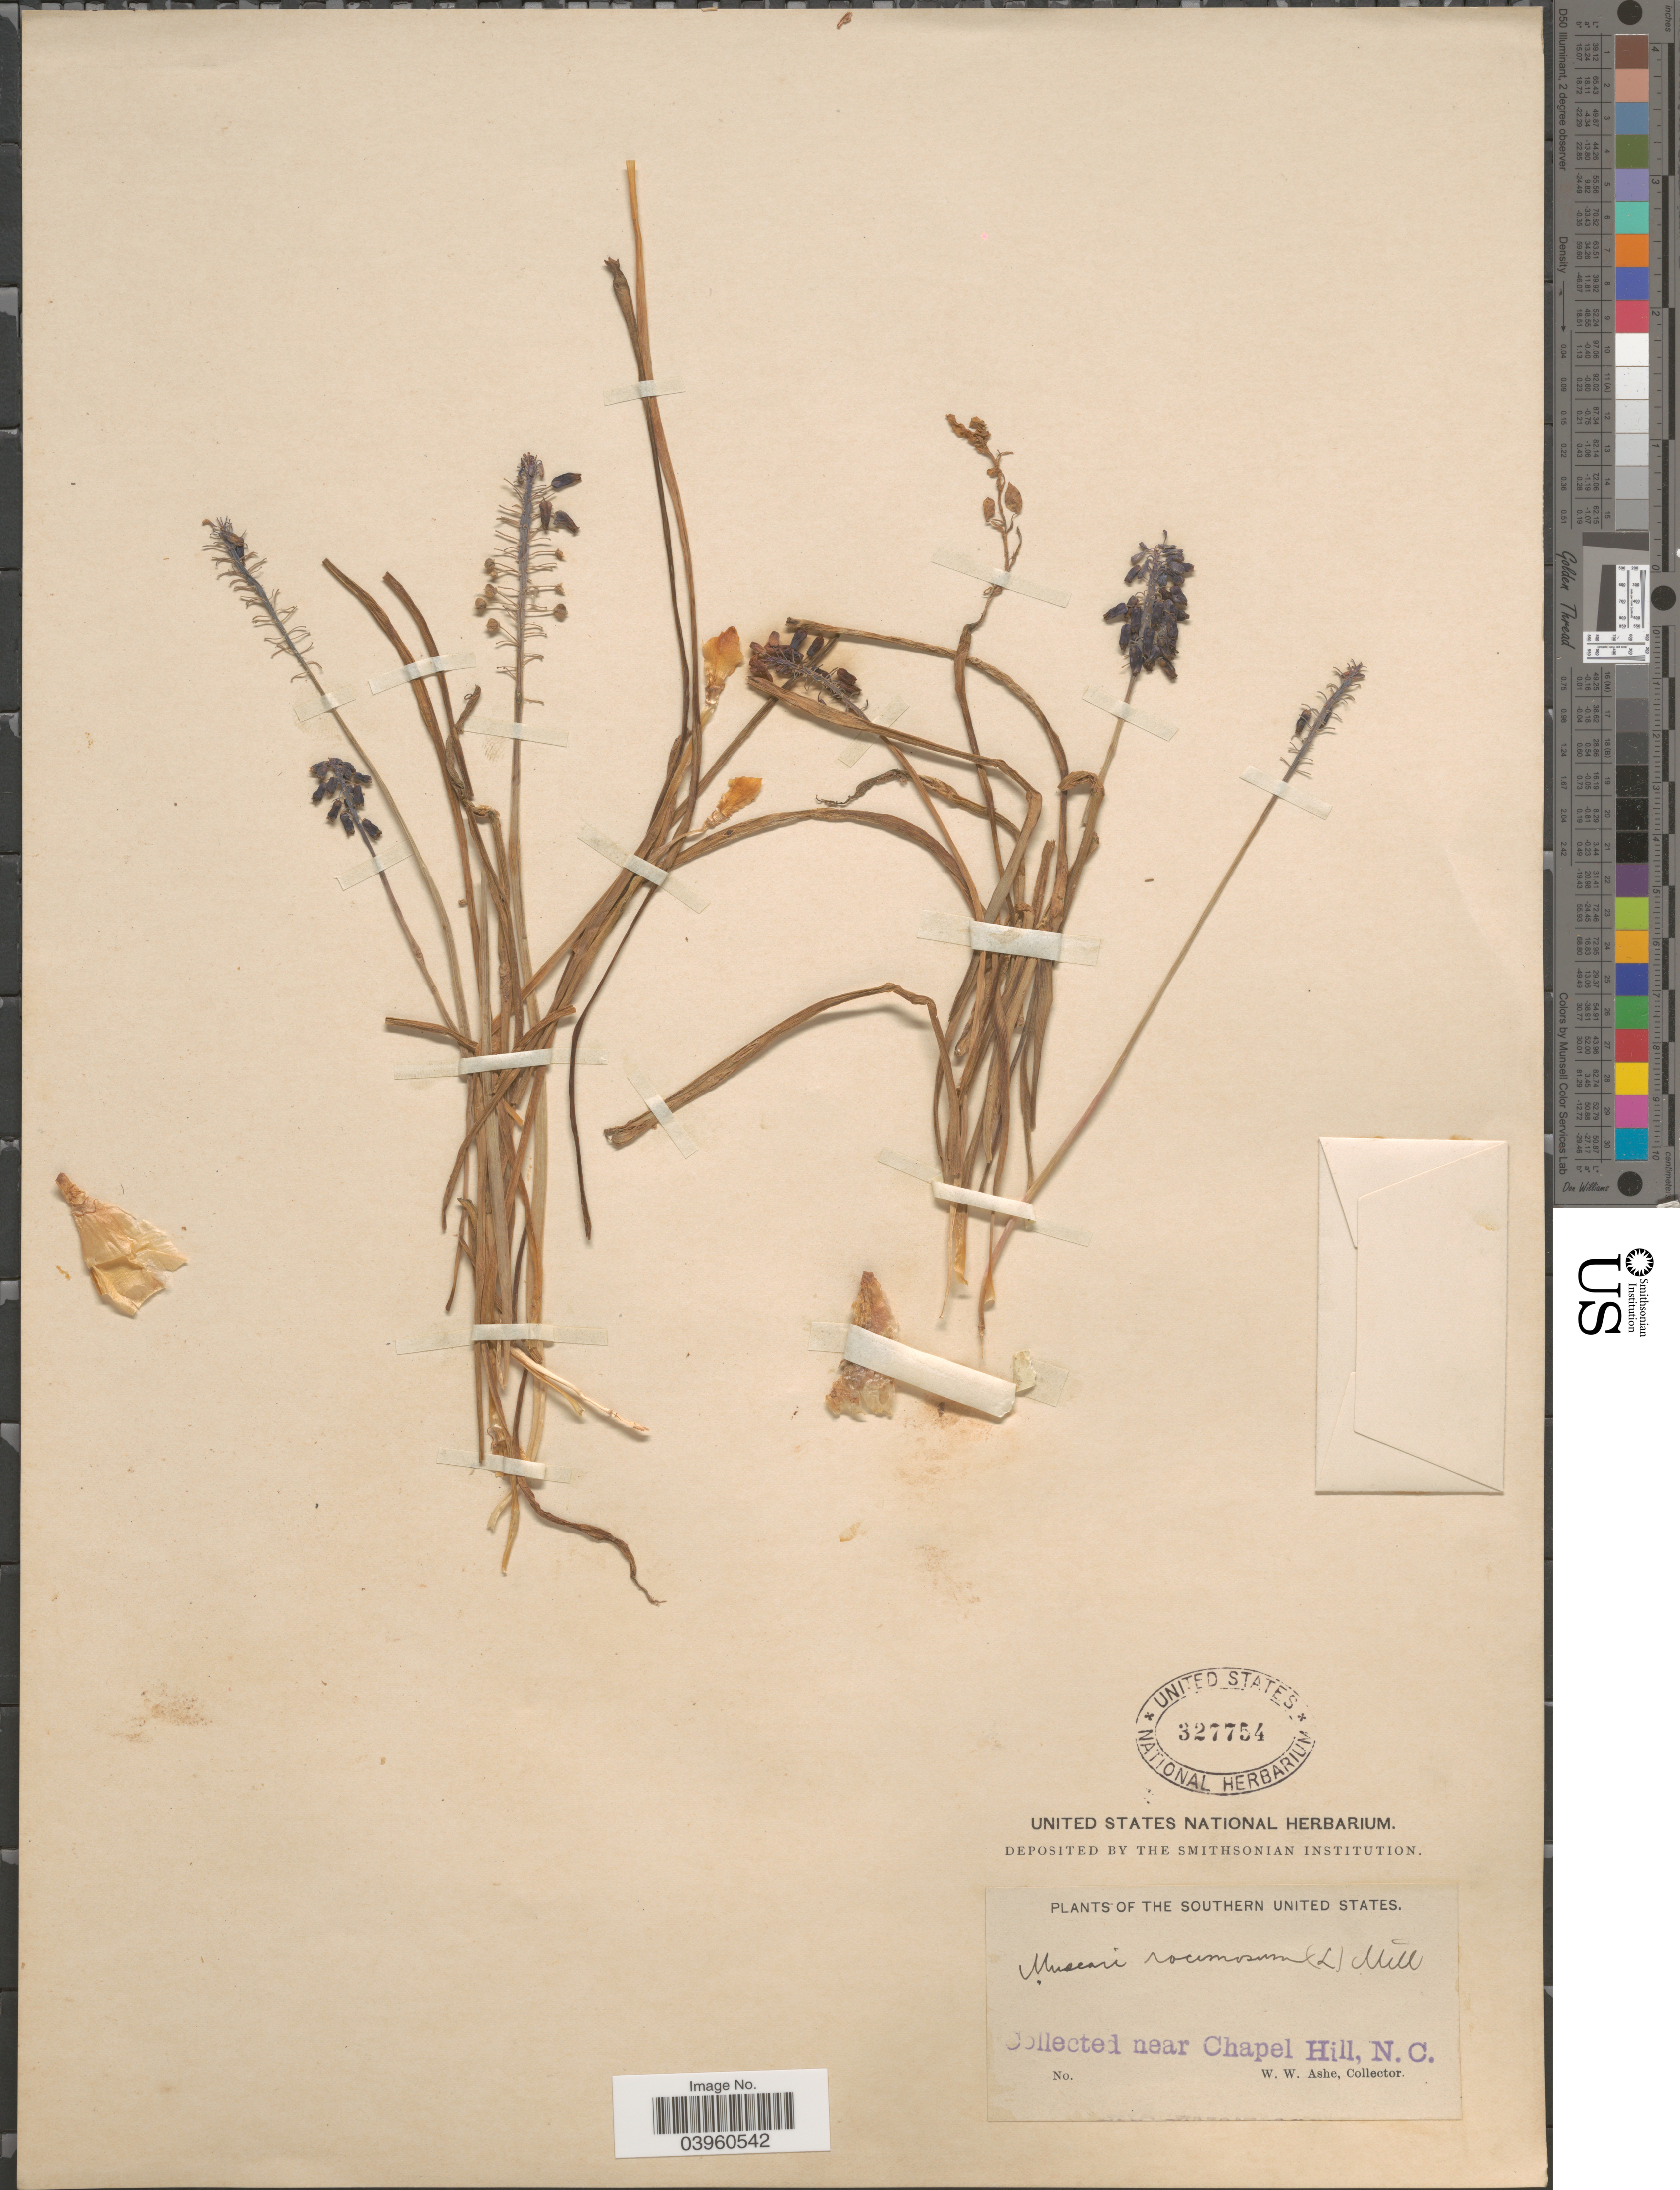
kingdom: Plantae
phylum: Tracheophyta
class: Liliopsida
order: Asparagales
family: Asparagaceae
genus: Muscari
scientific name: Muscari racemosum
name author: (L.) Mill.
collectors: W. W. Ashe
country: United States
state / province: North Carolina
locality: The Southern United States. Near Chapel Hill.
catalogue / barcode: US 327754